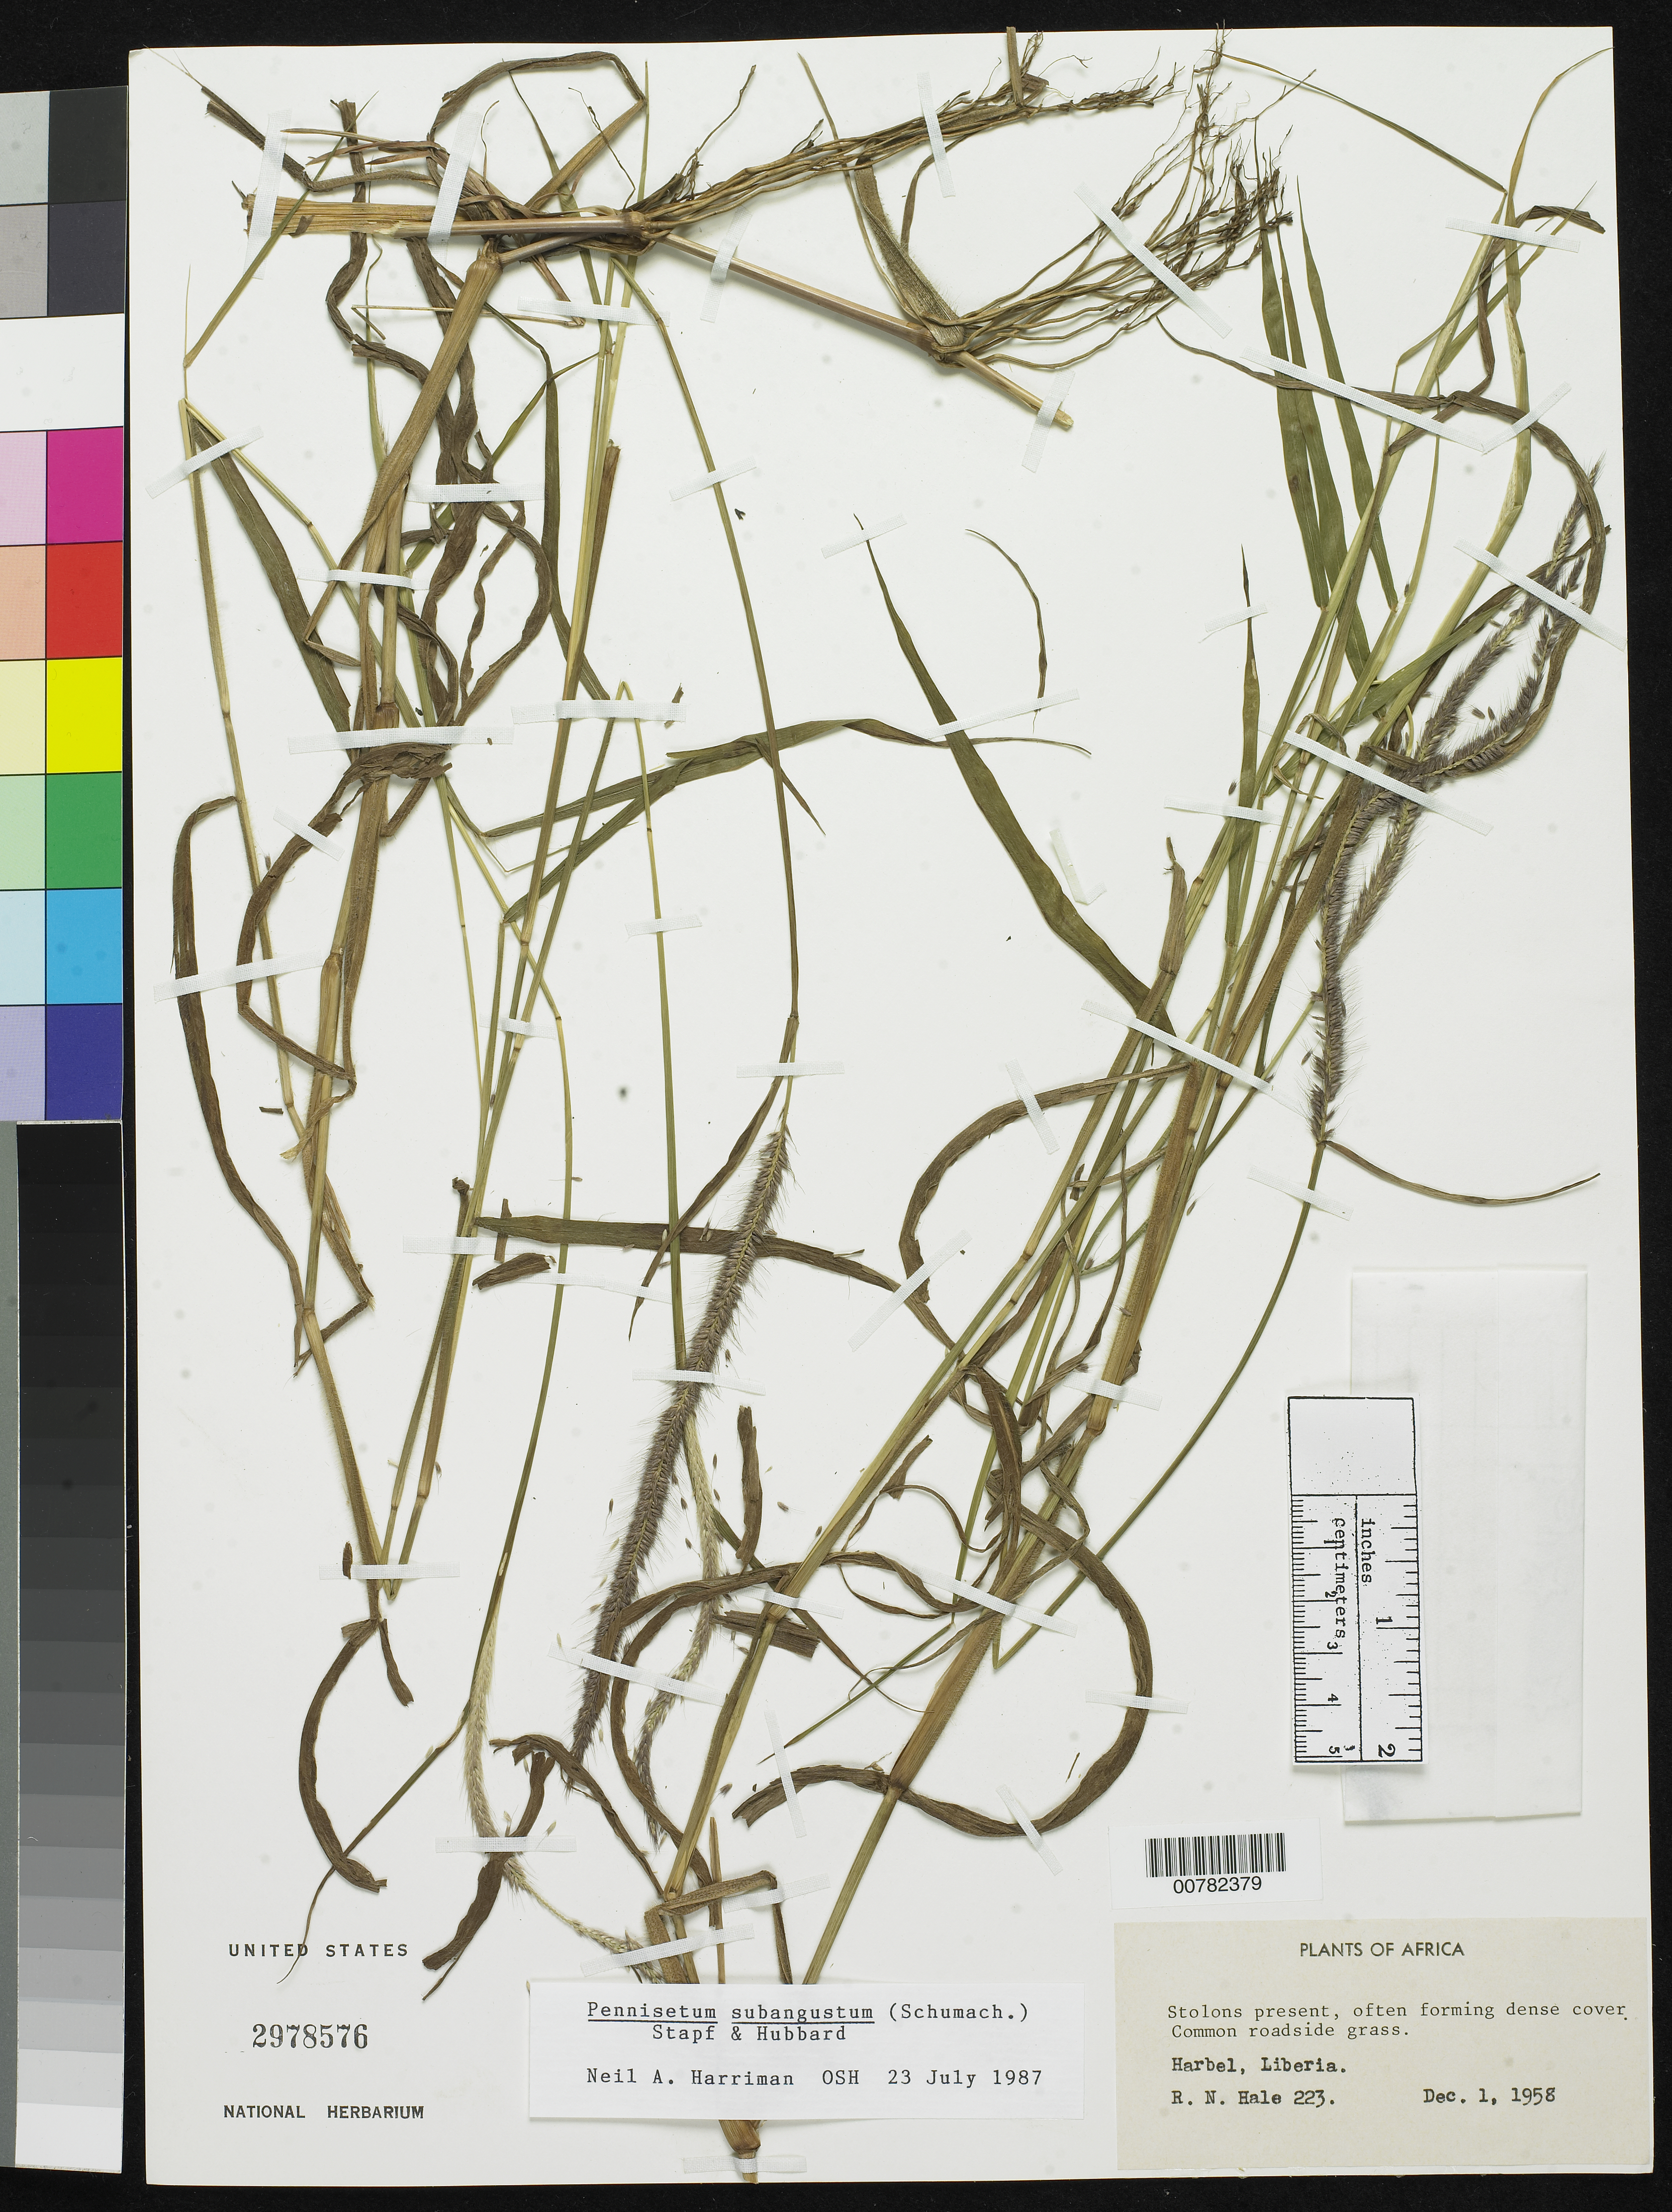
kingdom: Plantae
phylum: Tracheophyta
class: Liliopsida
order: Poales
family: Poaceae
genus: Pennisetum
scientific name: Pennisetum subangustum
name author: (Schumach.) Stapf & C.E. Hubb.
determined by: Harriman, Neil A., Director (OSH), University of Wisconsin - Oshkosh (UNITED STATES)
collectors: R. N. Hale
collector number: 223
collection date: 1958-12-01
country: Liberia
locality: Harbel, Liberia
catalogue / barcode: US 2978576